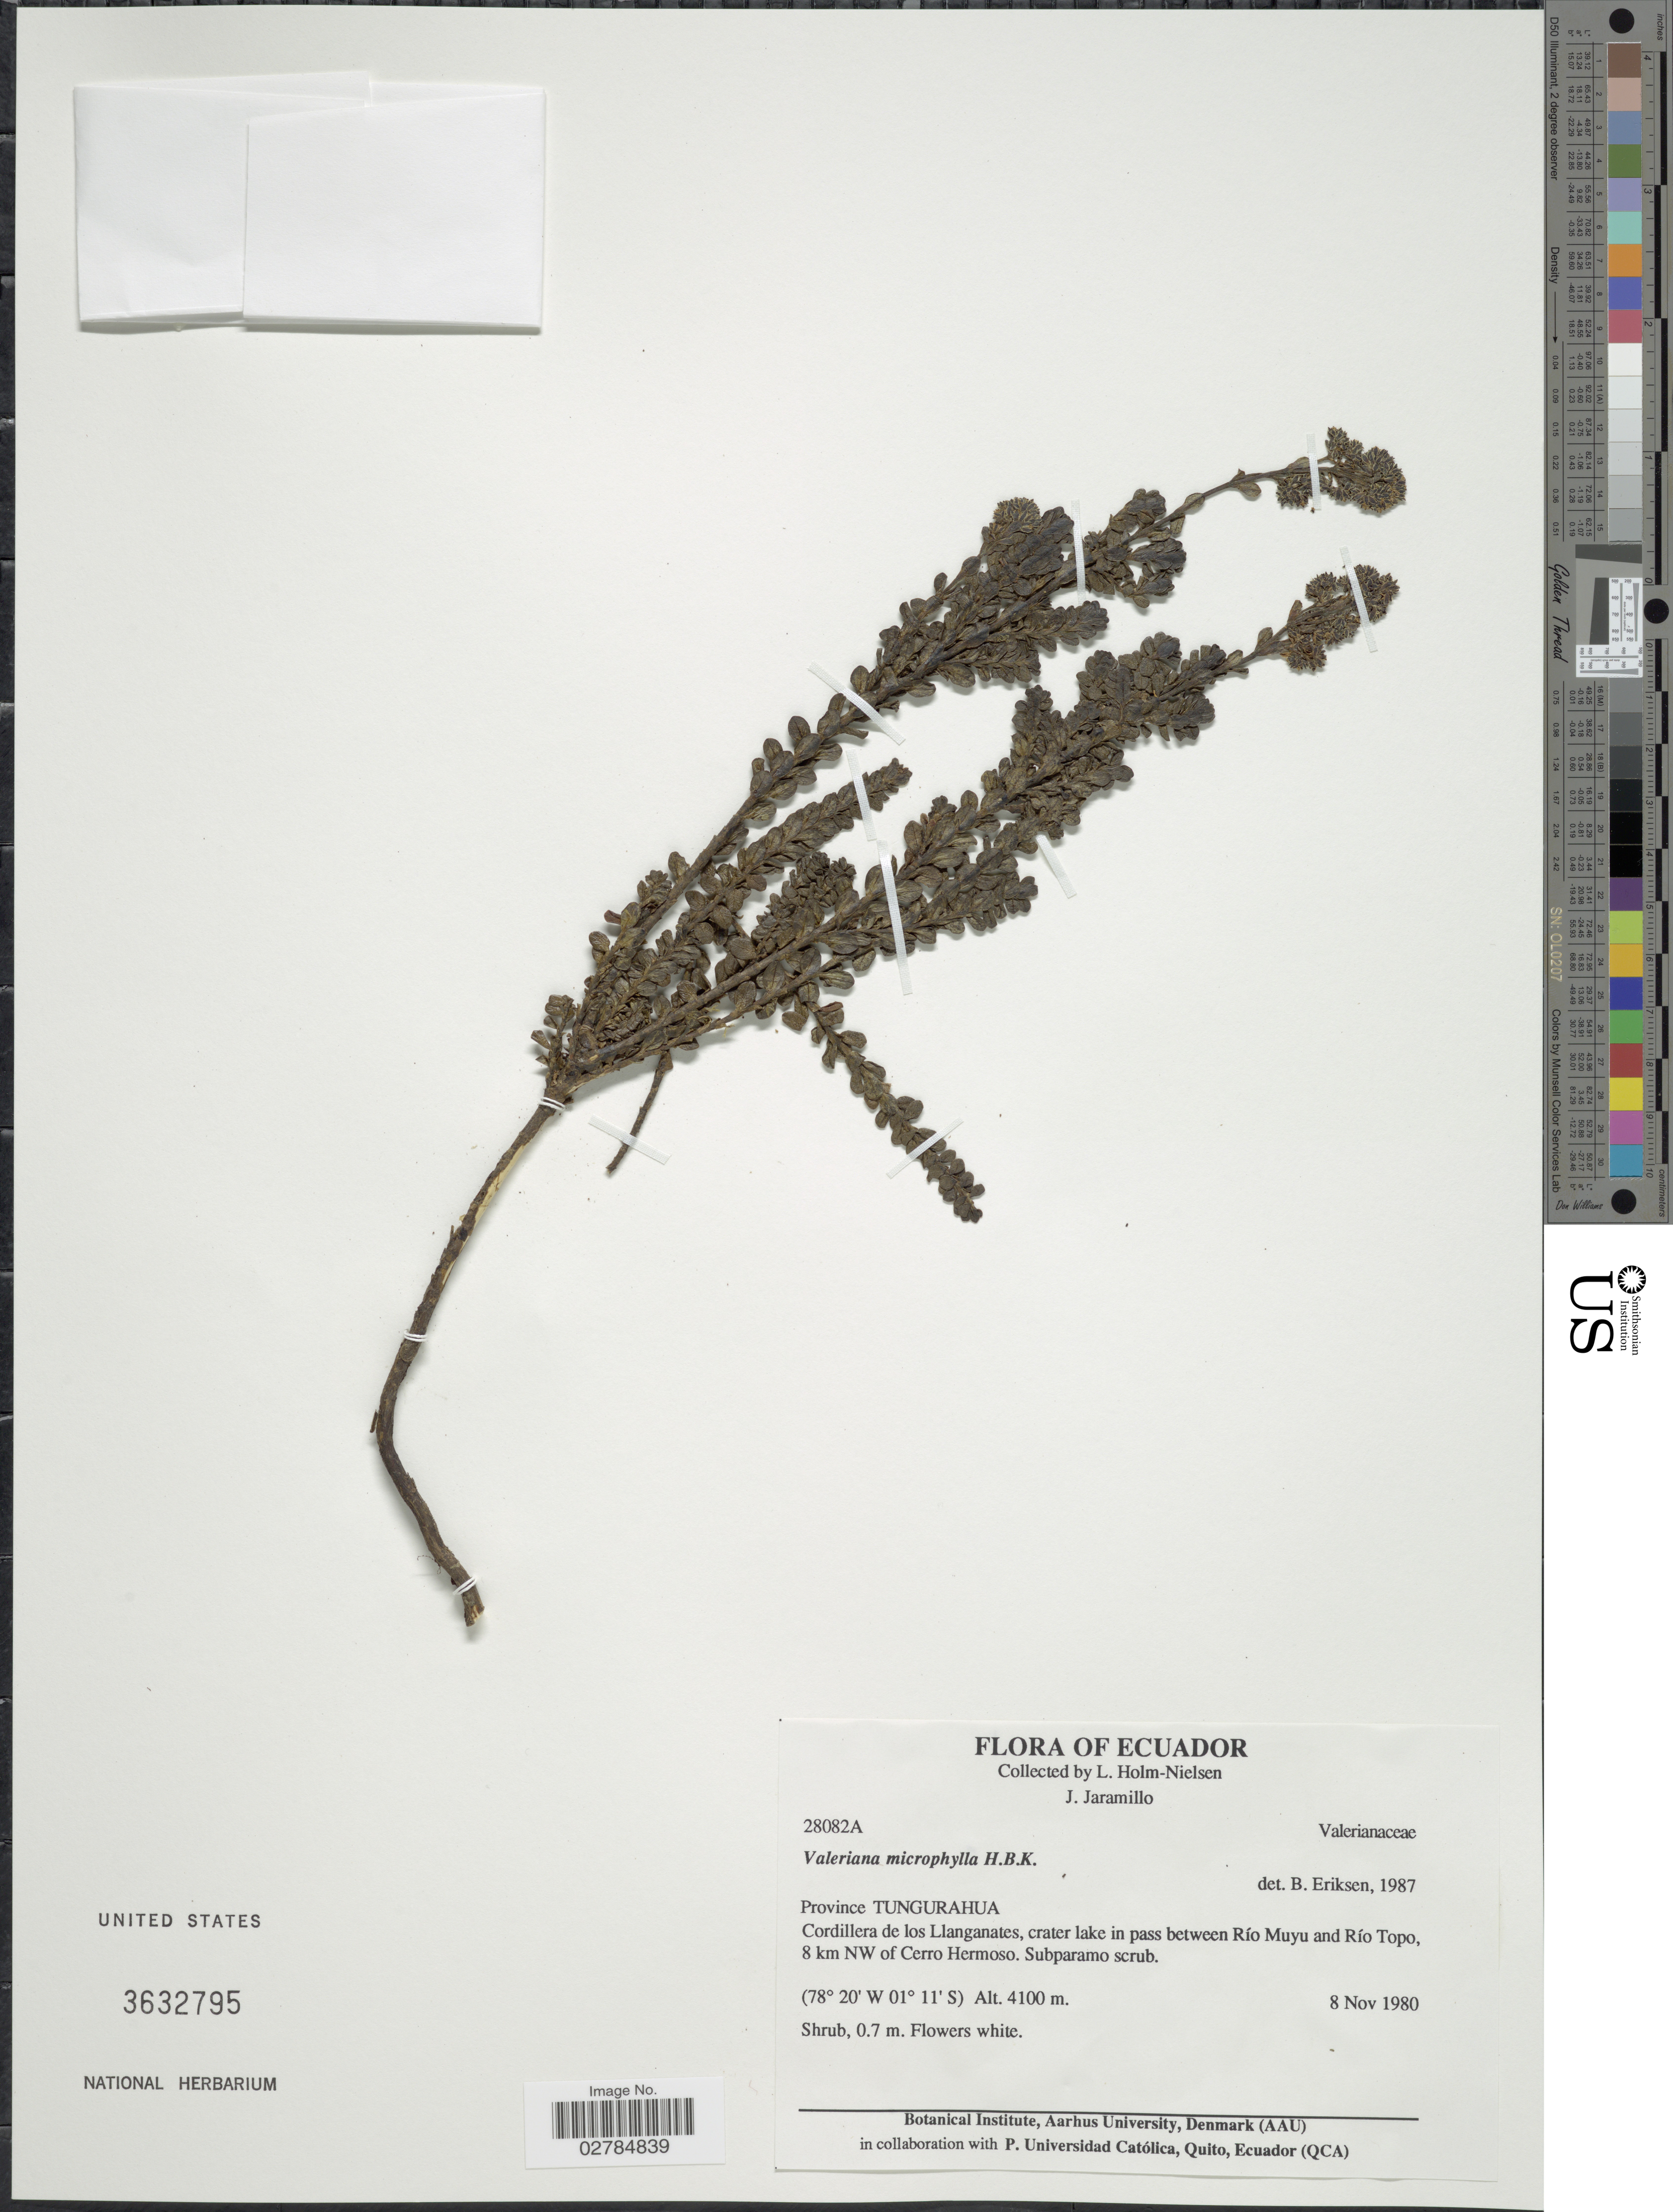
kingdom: Plantae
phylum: Tracheophyta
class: Magnoliopsida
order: Dipsacales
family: Caprifoliaceae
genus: Valeriana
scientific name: Valeriana microphylla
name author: Kunth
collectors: L. Holm-Nielsen & J. Jaramillo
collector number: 28082A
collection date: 1980-11-08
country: Ecuador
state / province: Tungurahua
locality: Cordillera de los Llanganates, crater lake in pass between Río Muyu and Río Topo, 8 km NW of Cerro Hermoso.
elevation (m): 4100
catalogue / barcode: US 3632795